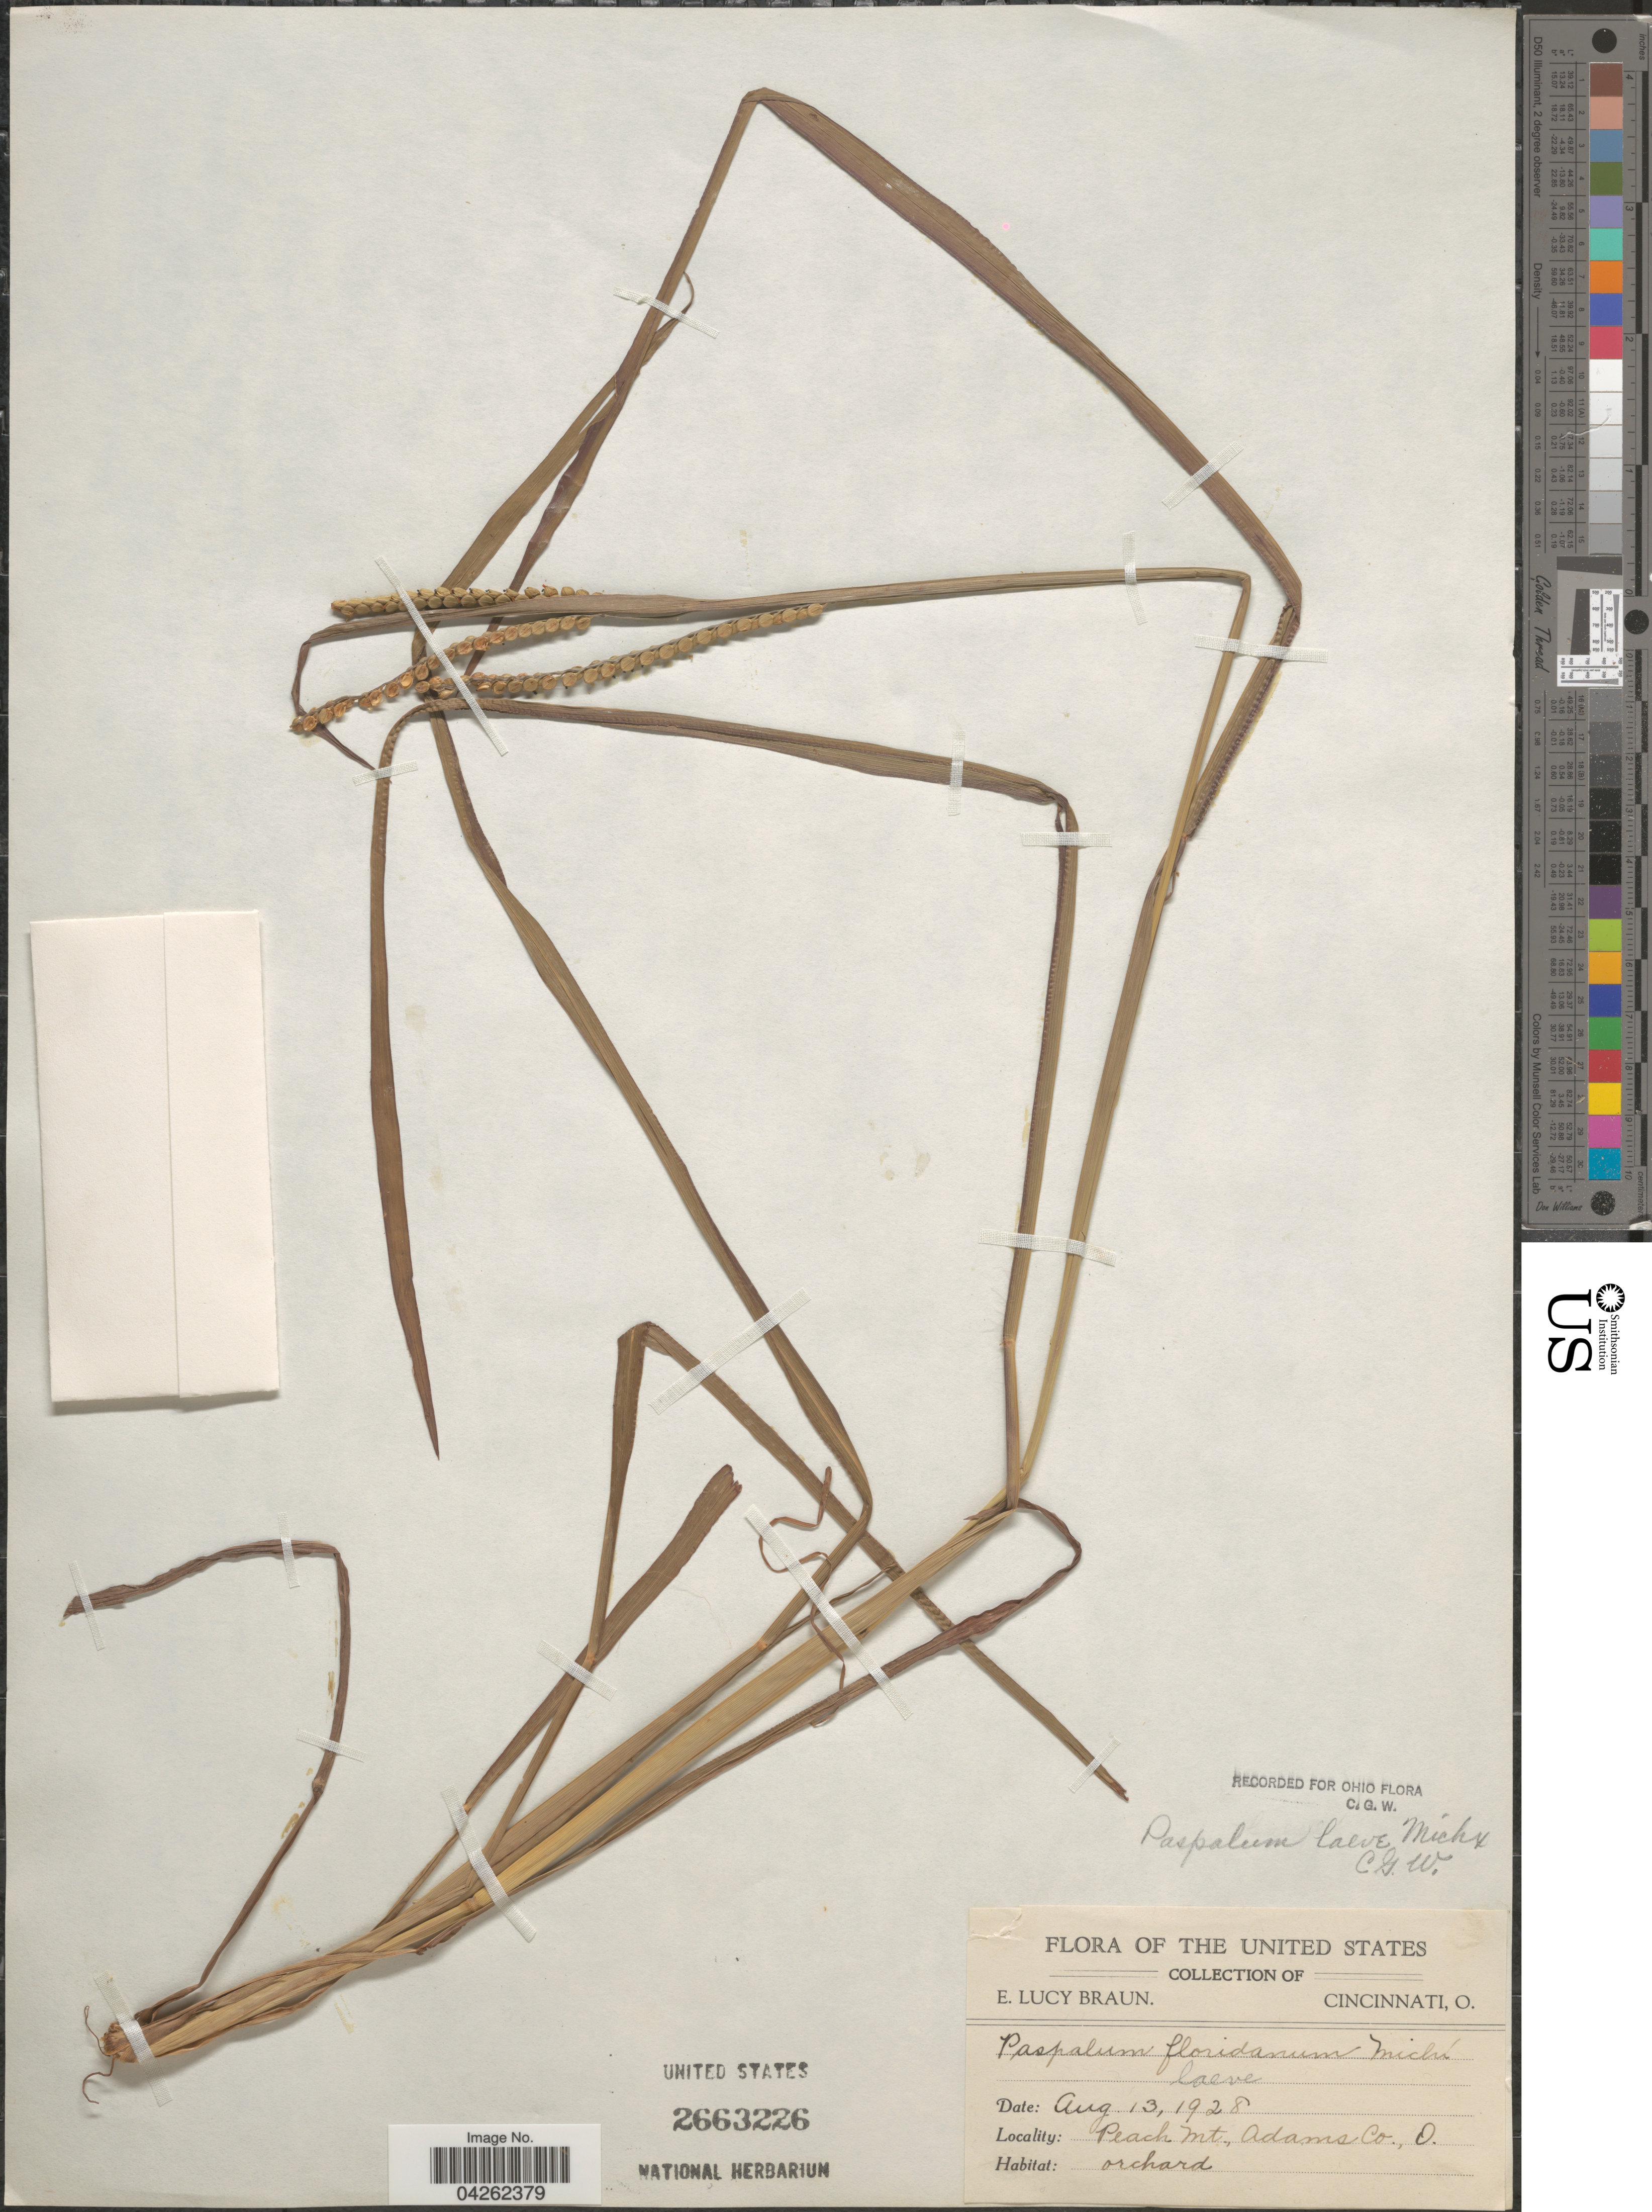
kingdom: Plantae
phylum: Tracheophyta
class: Liliopsida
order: Poales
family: Poaceae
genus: Paspalum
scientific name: Paspalum laeve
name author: Michx.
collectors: E. L. Braun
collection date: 1928-08-13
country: United States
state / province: Ohio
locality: Peach Mt., Adams Co.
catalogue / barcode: US 2663226